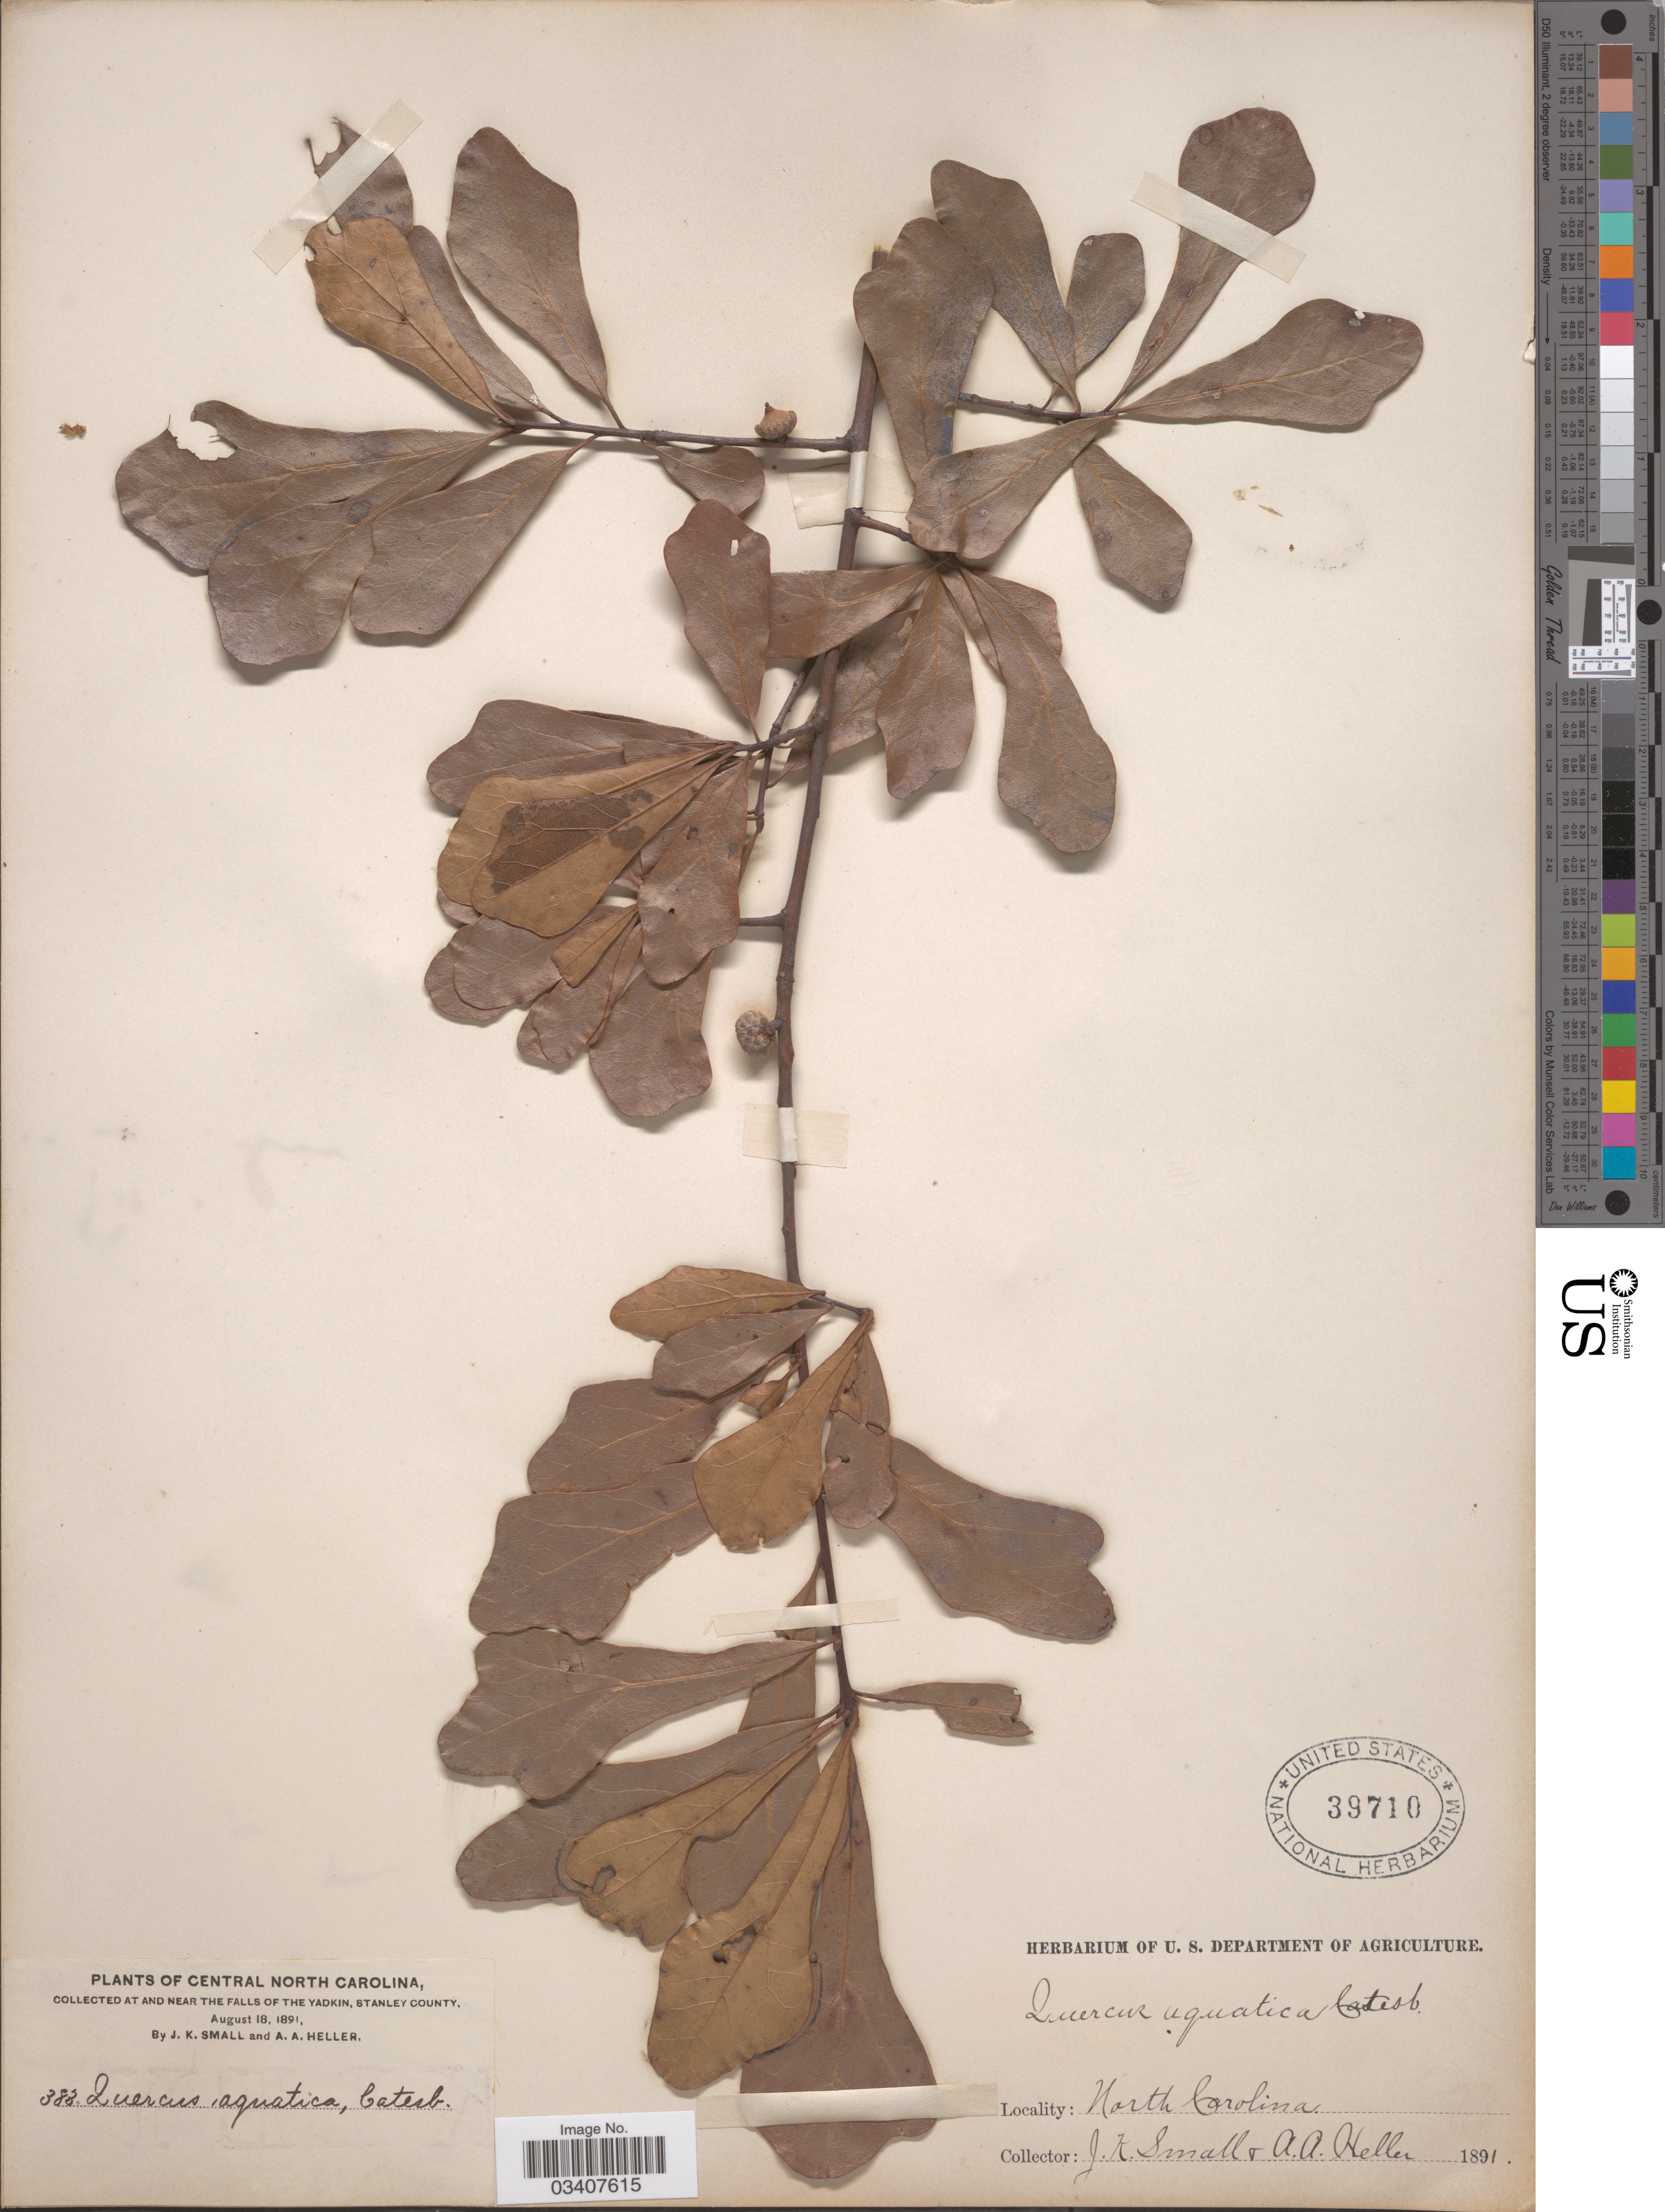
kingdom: Plantae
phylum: Tracheophyta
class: Magnoliopsida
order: Fagales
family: Fagaceae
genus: Quercus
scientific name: Quercus nigra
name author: L.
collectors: J. K. Small & A. A. Heller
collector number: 383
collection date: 1891-08-18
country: United States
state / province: North Carolina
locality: Central North Carolina, At and near the Falls of the Yadkin, Stanley County.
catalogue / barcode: US 39710